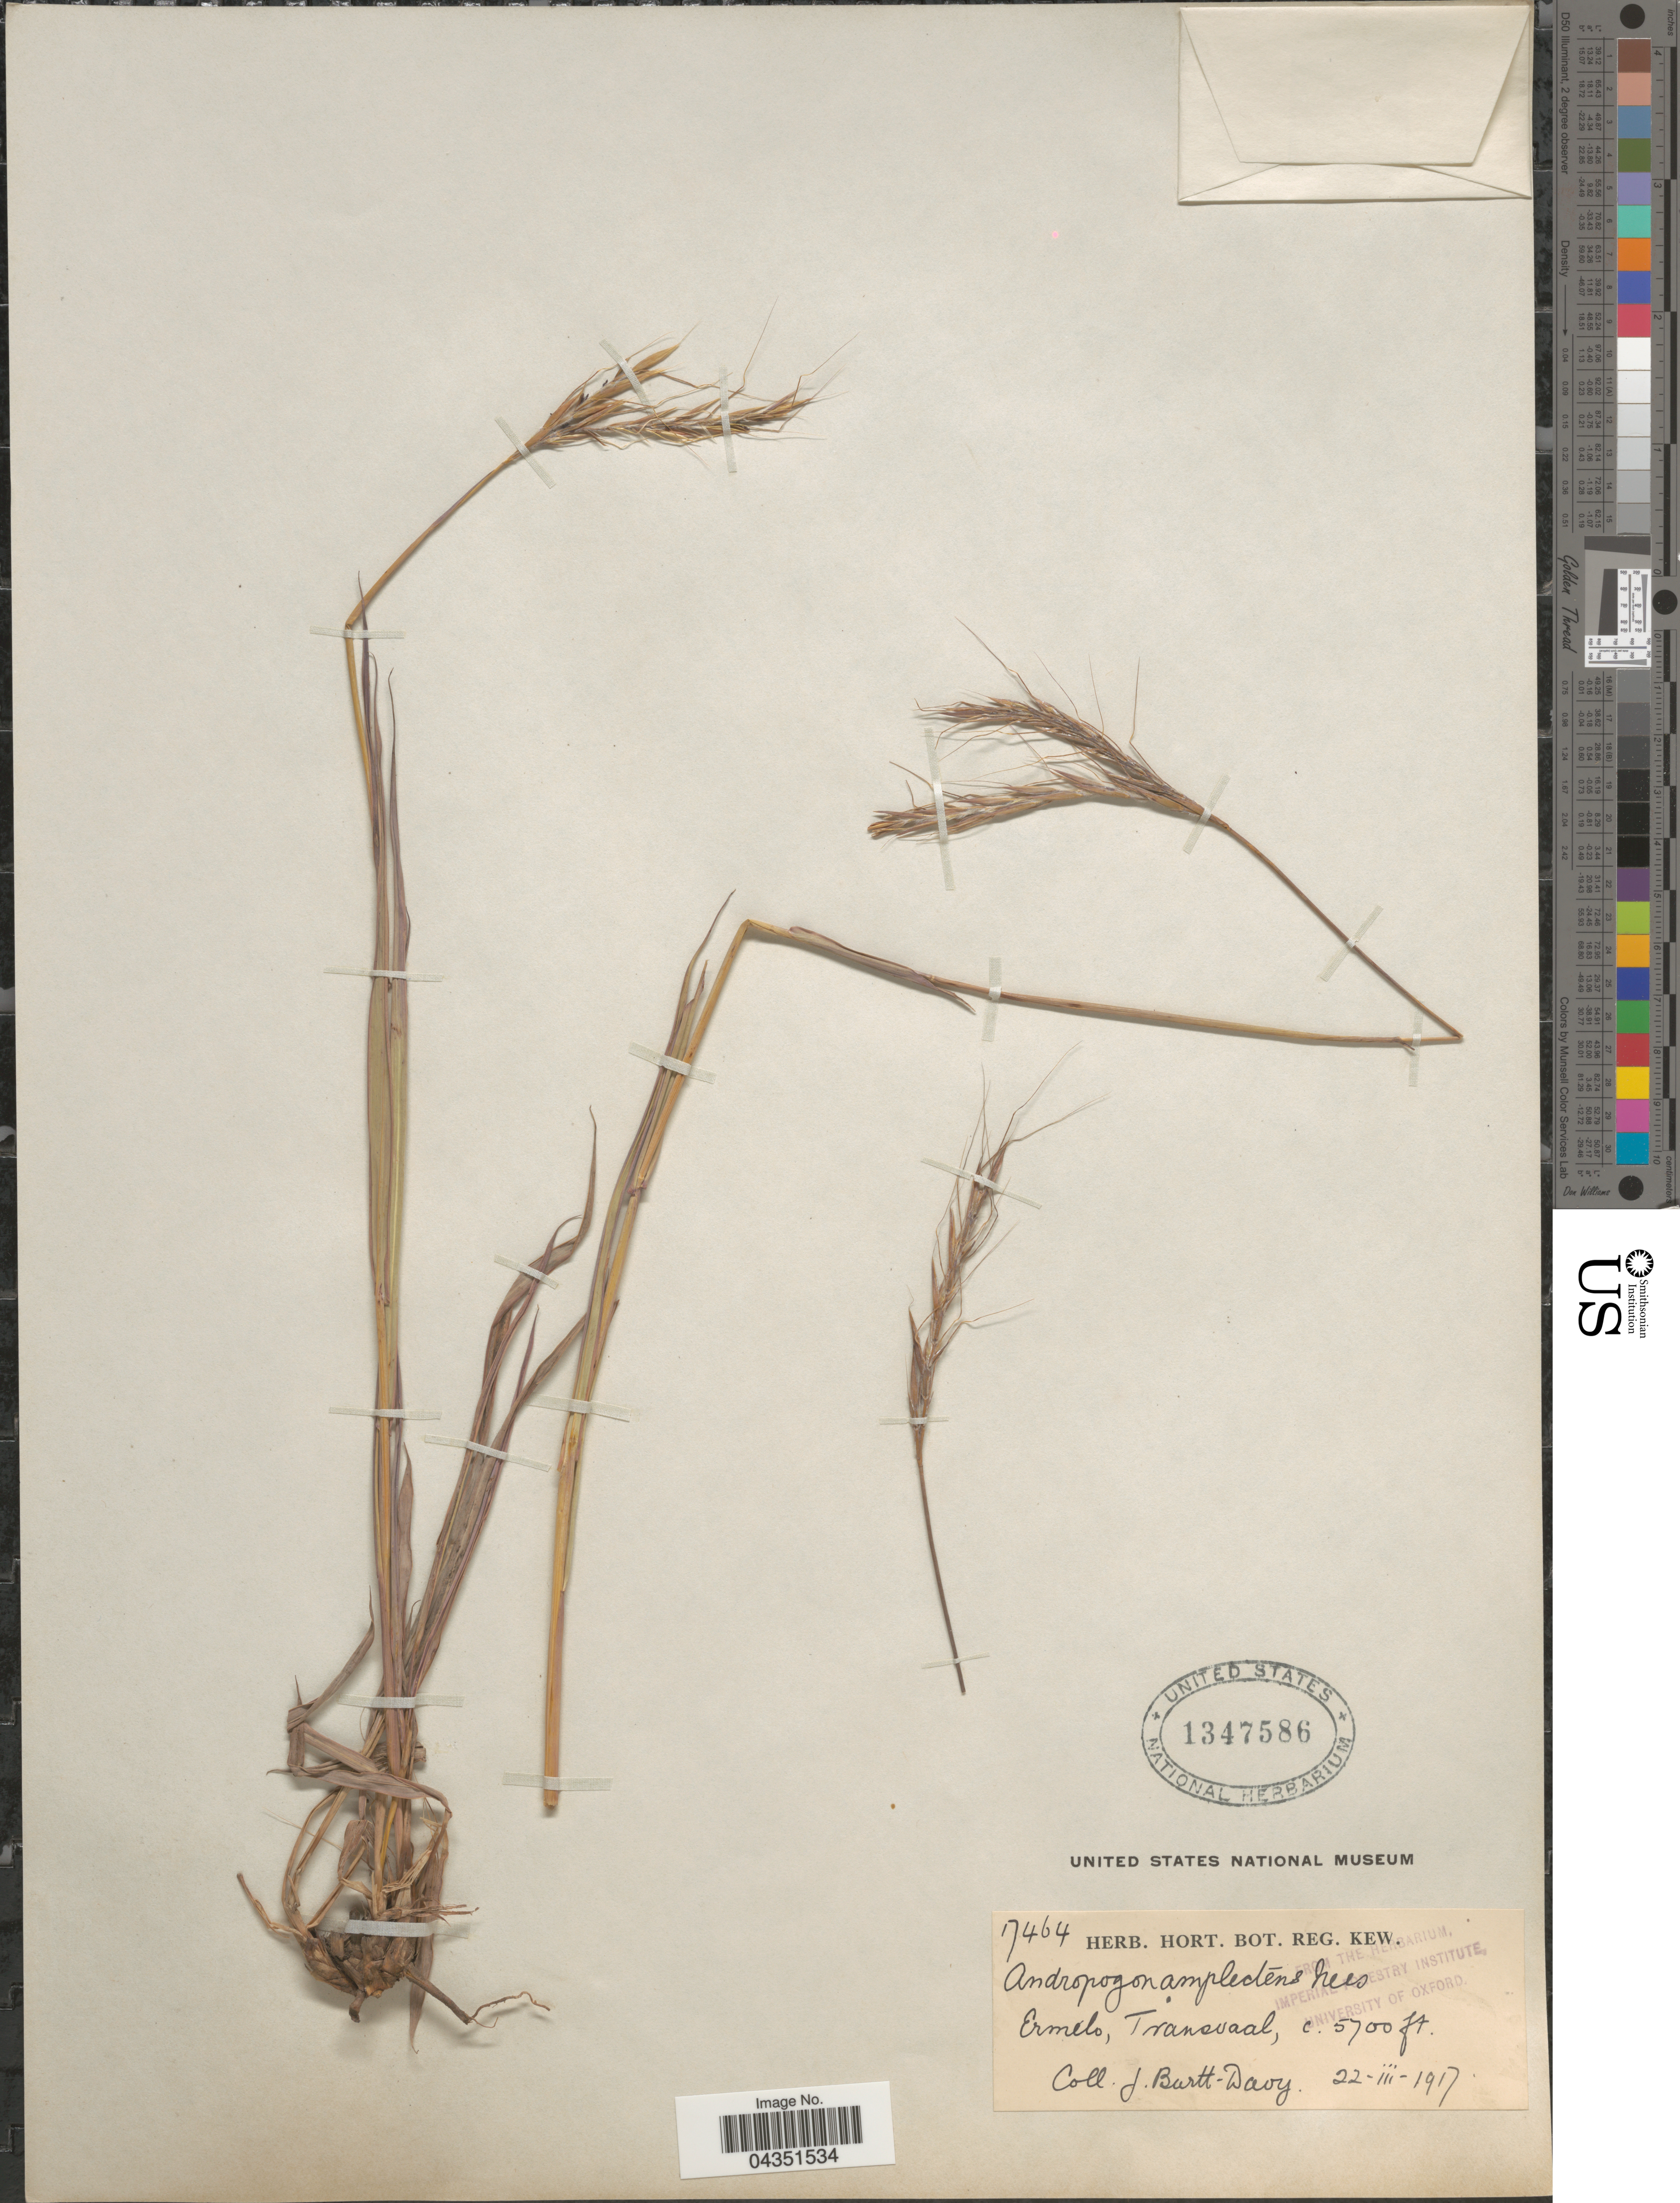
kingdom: Plantae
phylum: Tracheophyta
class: Liliopsida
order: Poales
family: Poaceae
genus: Diheteropogon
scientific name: Diheteropogon amplectens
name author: (Nees) Clayton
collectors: J. Burtt Davy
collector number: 17464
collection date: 1917-03-22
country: South Africa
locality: Ermelo, Transvaal.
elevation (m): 1737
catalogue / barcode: US 1347586